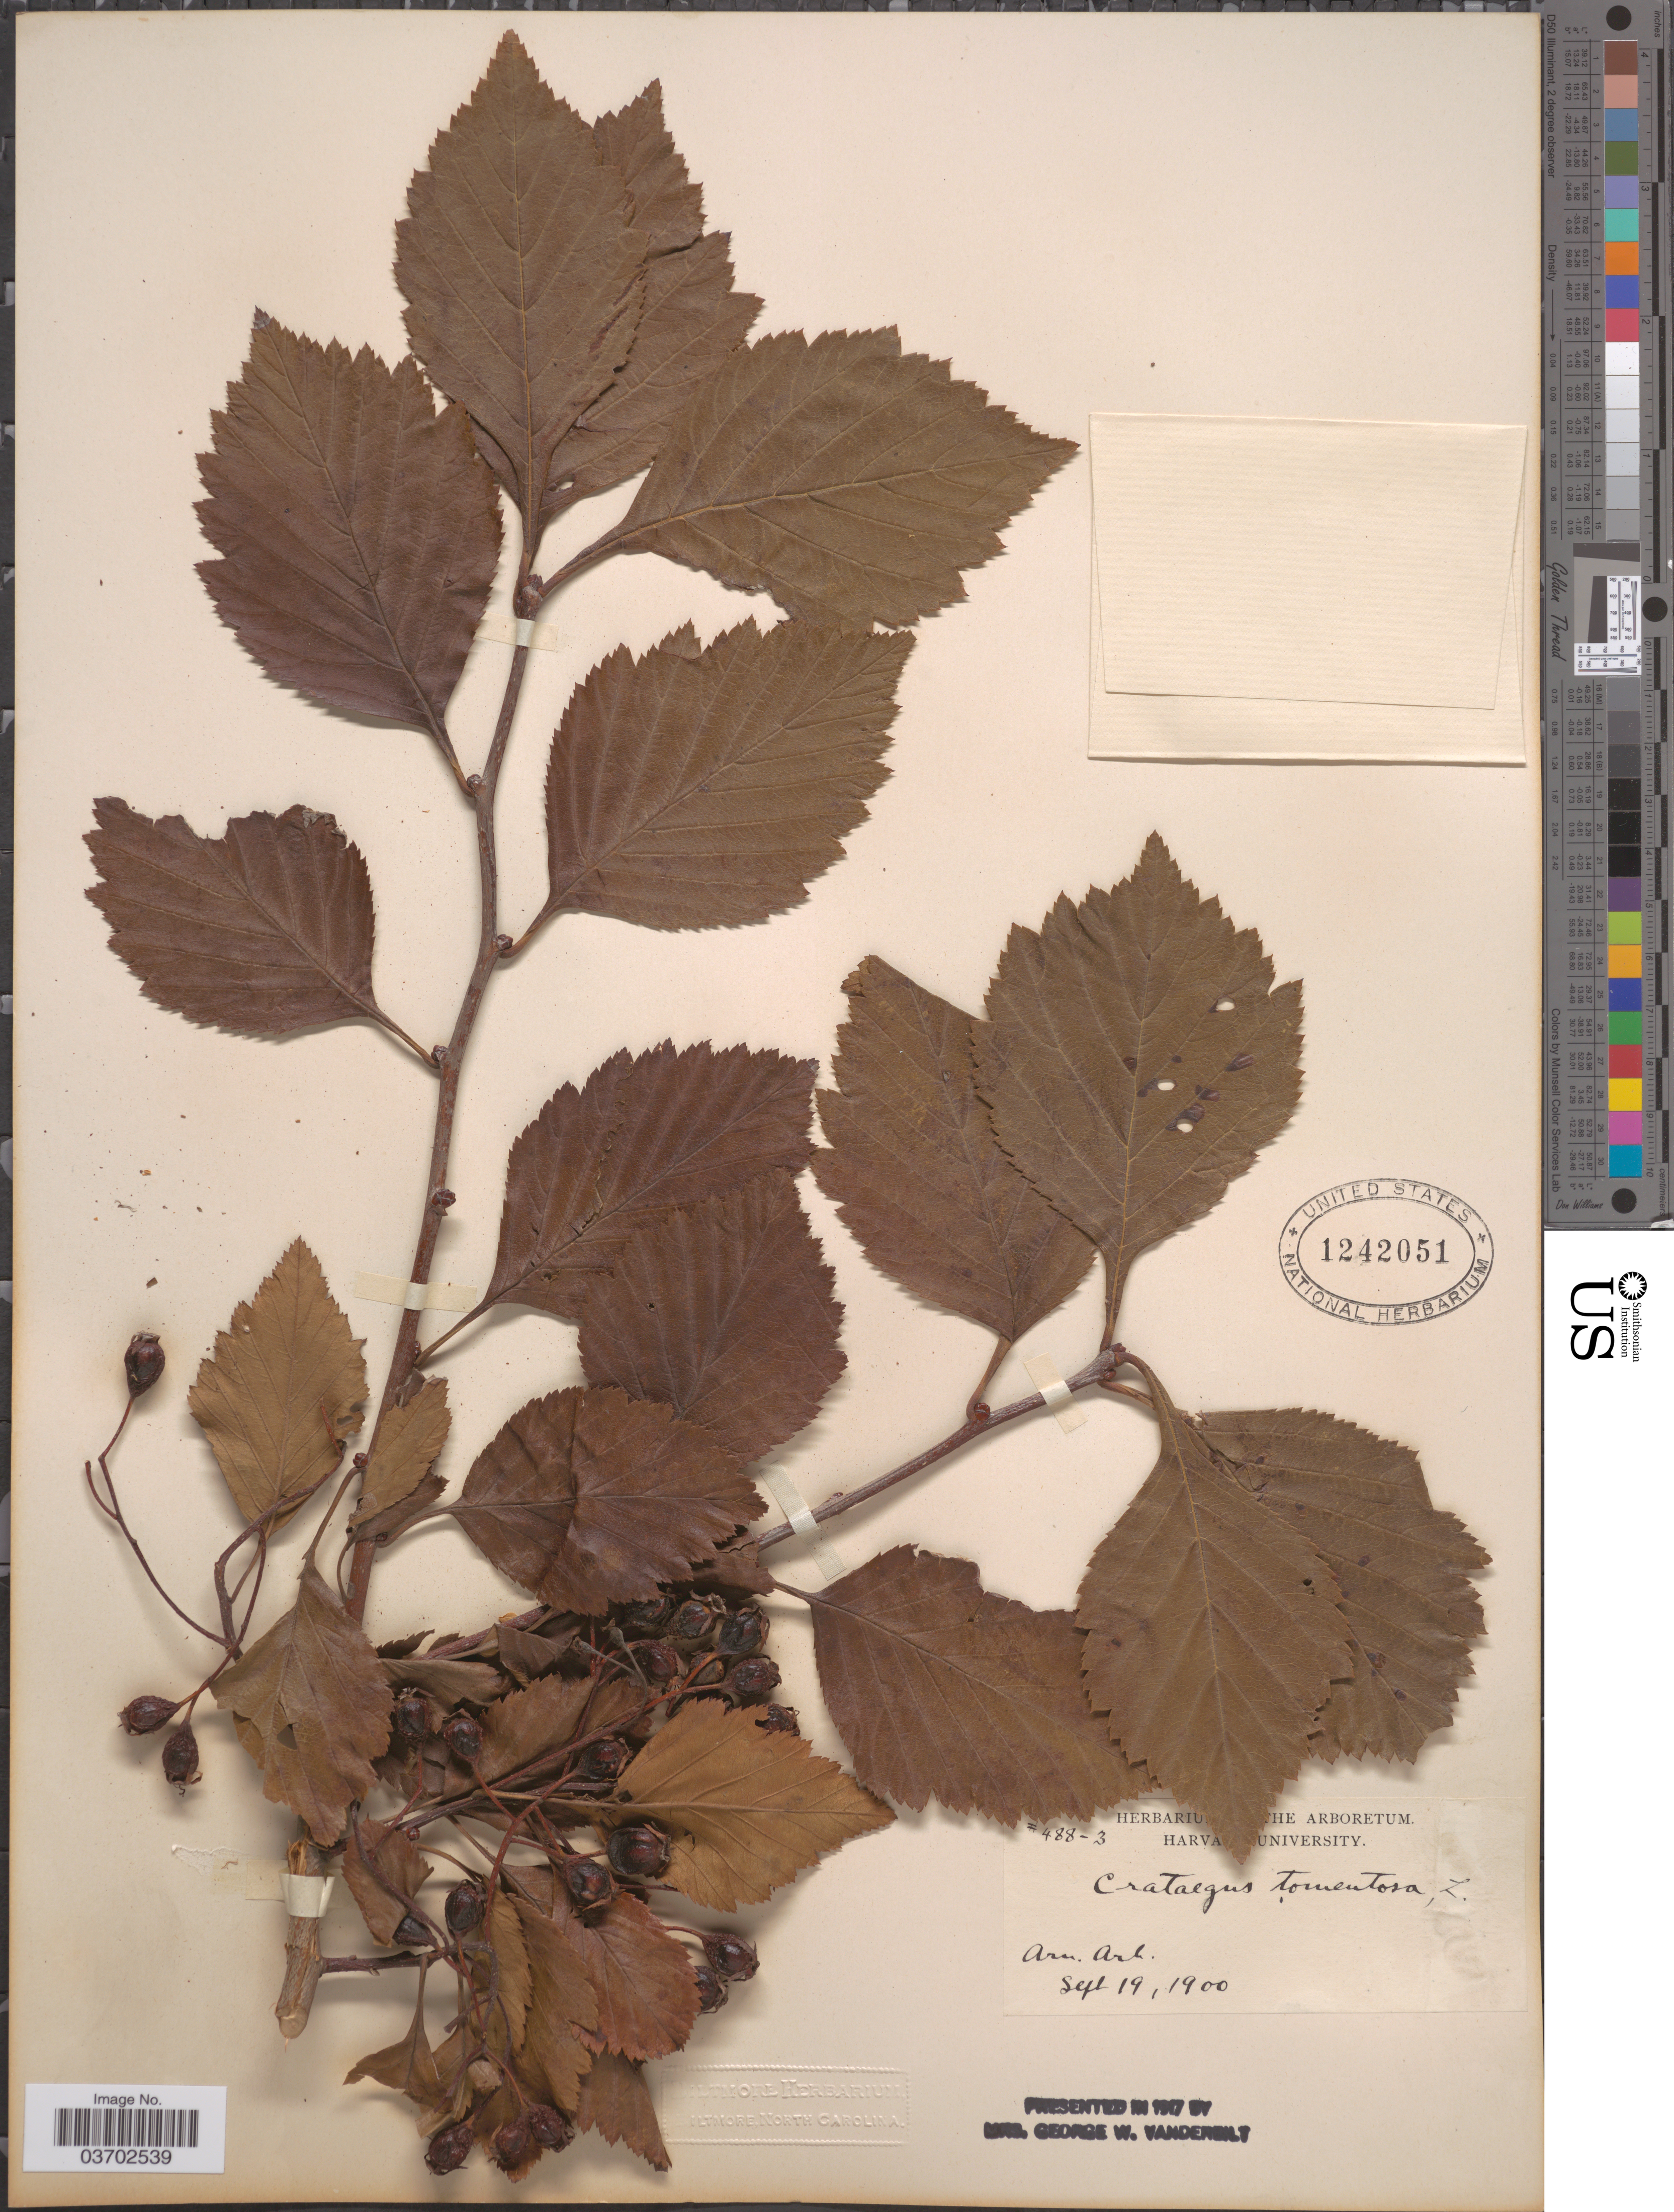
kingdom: Plantae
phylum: Tracheophyta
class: Magnoliopsida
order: Rosales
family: Rosaceae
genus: Crataegus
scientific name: Crataegus calpodendron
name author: (Ehrh.) Medik.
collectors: Ex herb. of the Arboretum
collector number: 488-3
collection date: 1900-09-19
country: United States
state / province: Massachusetts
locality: Arn. Arb.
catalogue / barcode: US 1242051